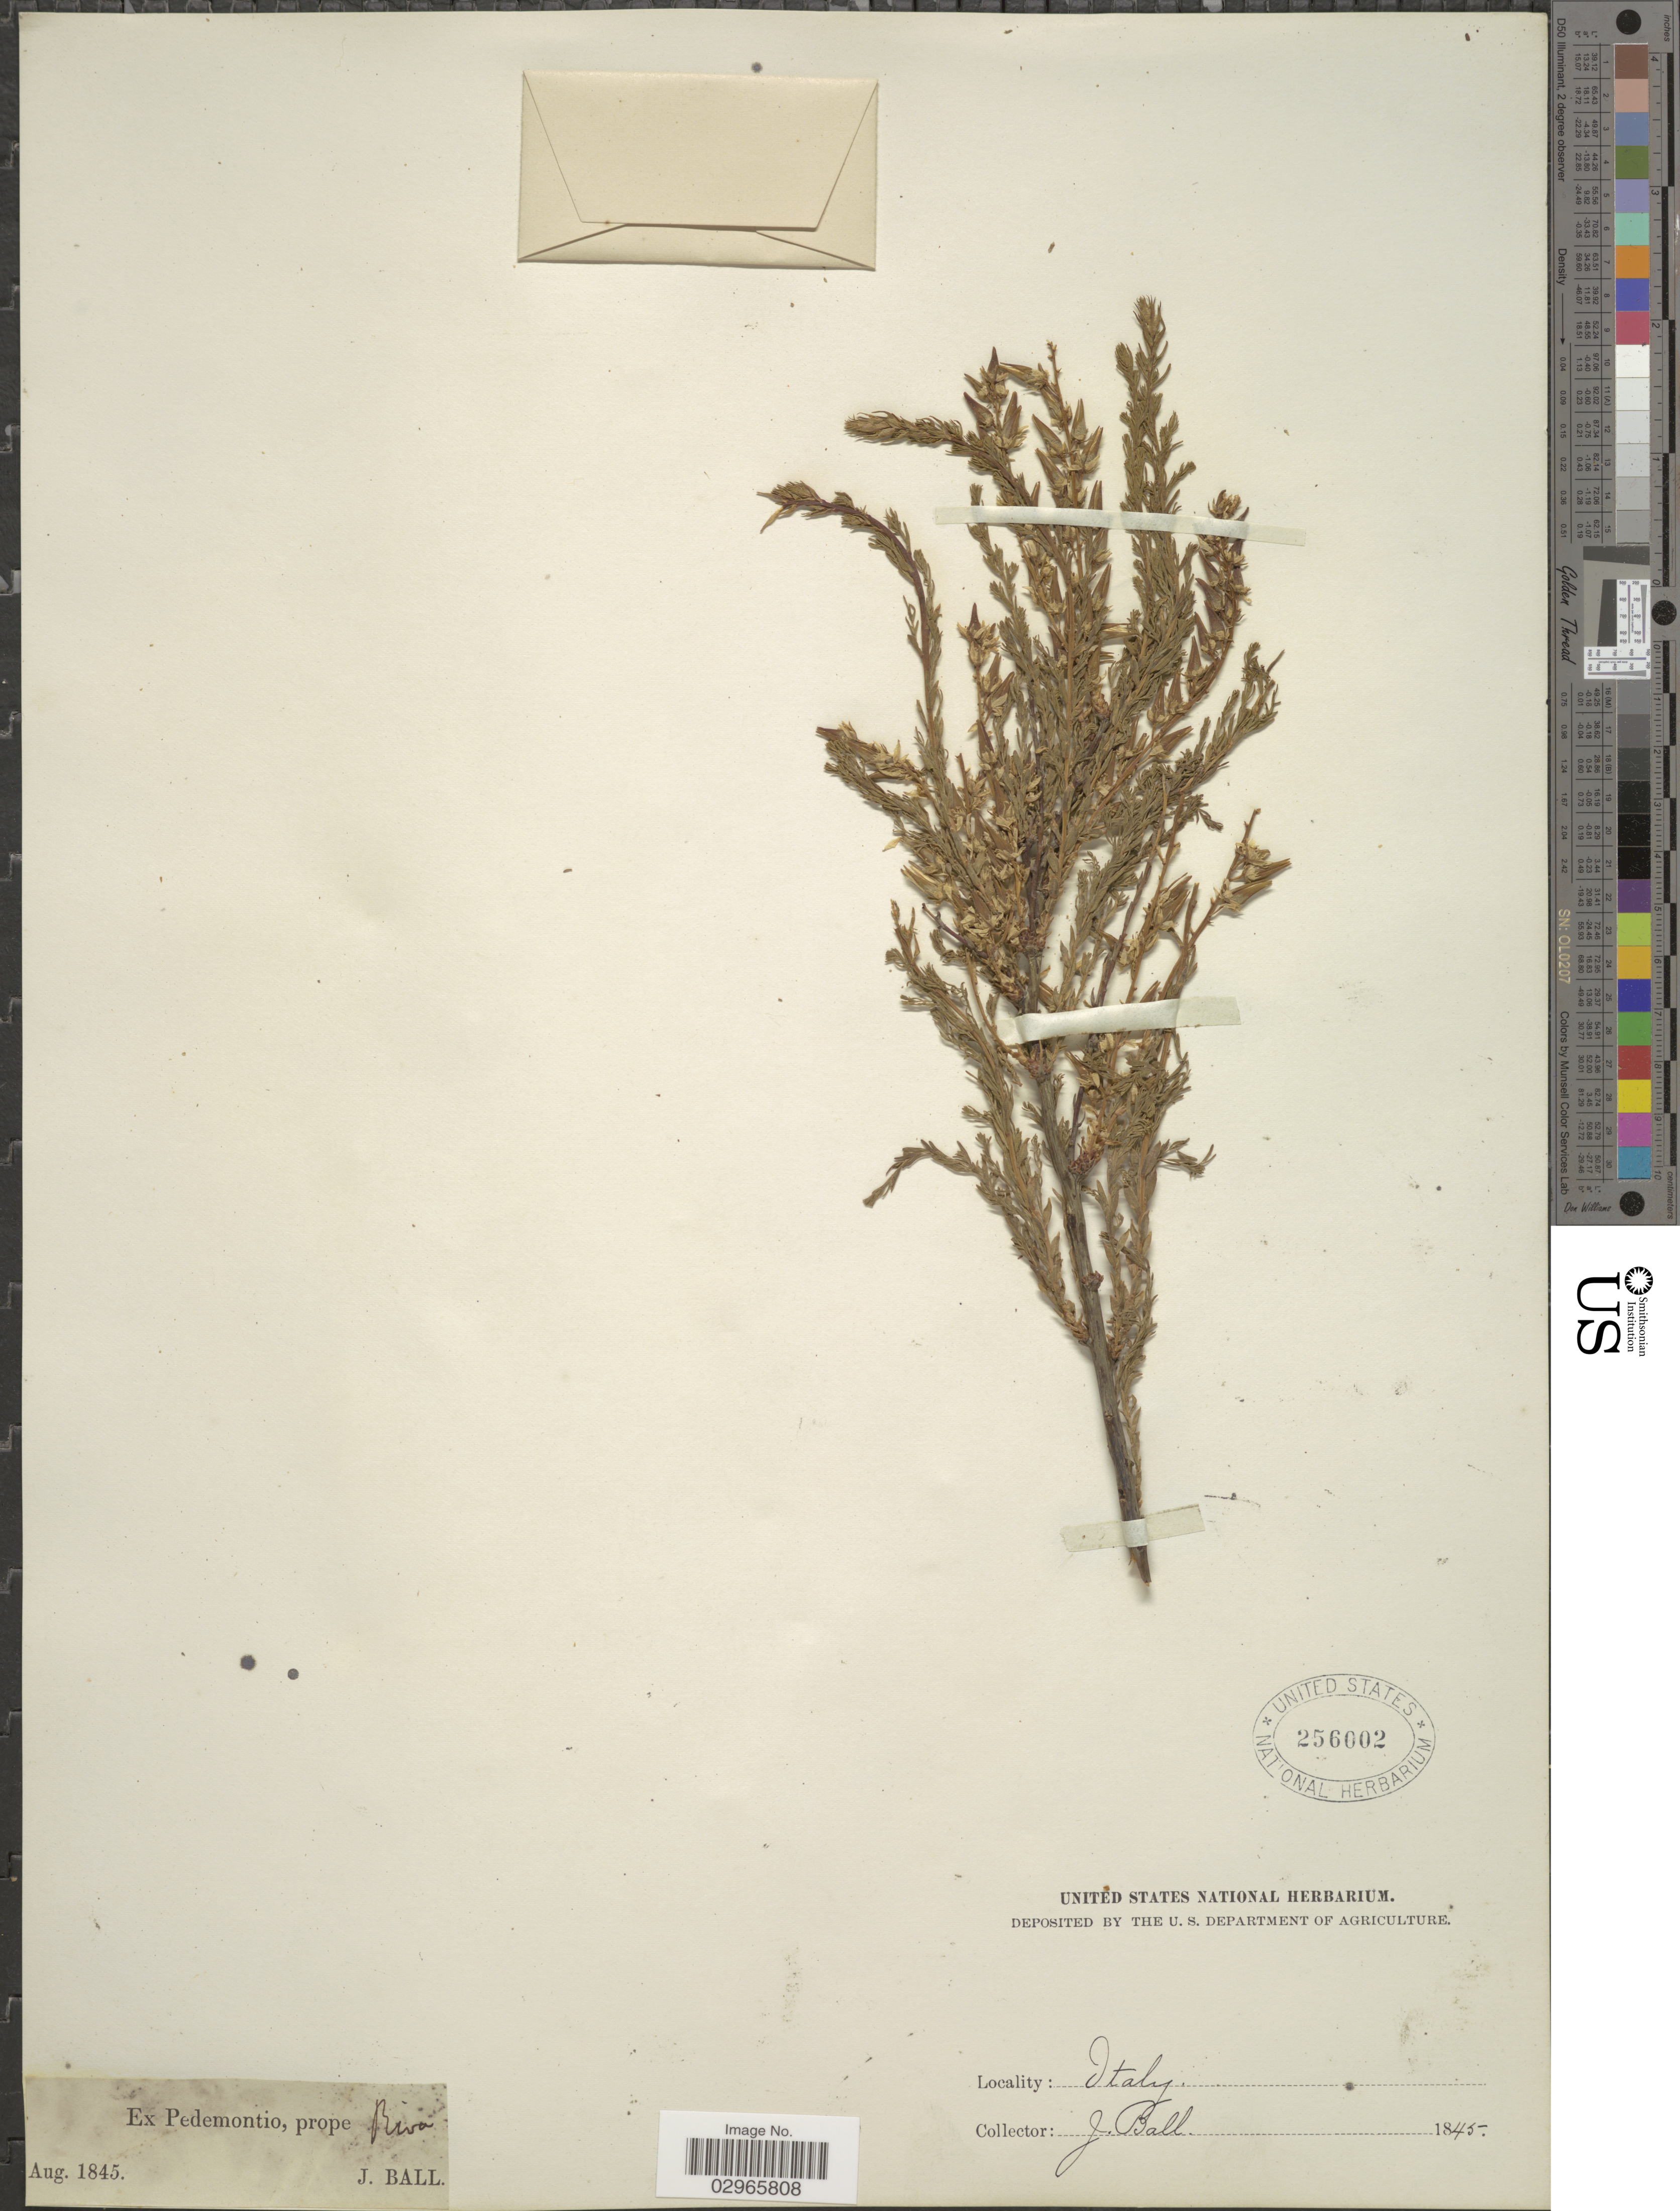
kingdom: Plantae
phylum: Tracheophyta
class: Magnoliopsida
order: Caryophyllales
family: Tamaricaceae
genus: Myricaria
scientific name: Myricaria germanica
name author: (L.) Desv.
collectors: J. Ball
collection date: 1845-08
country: Italy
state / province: Piedmont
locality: Ex Pedemontio, prope Riva.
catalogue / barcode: US 256002